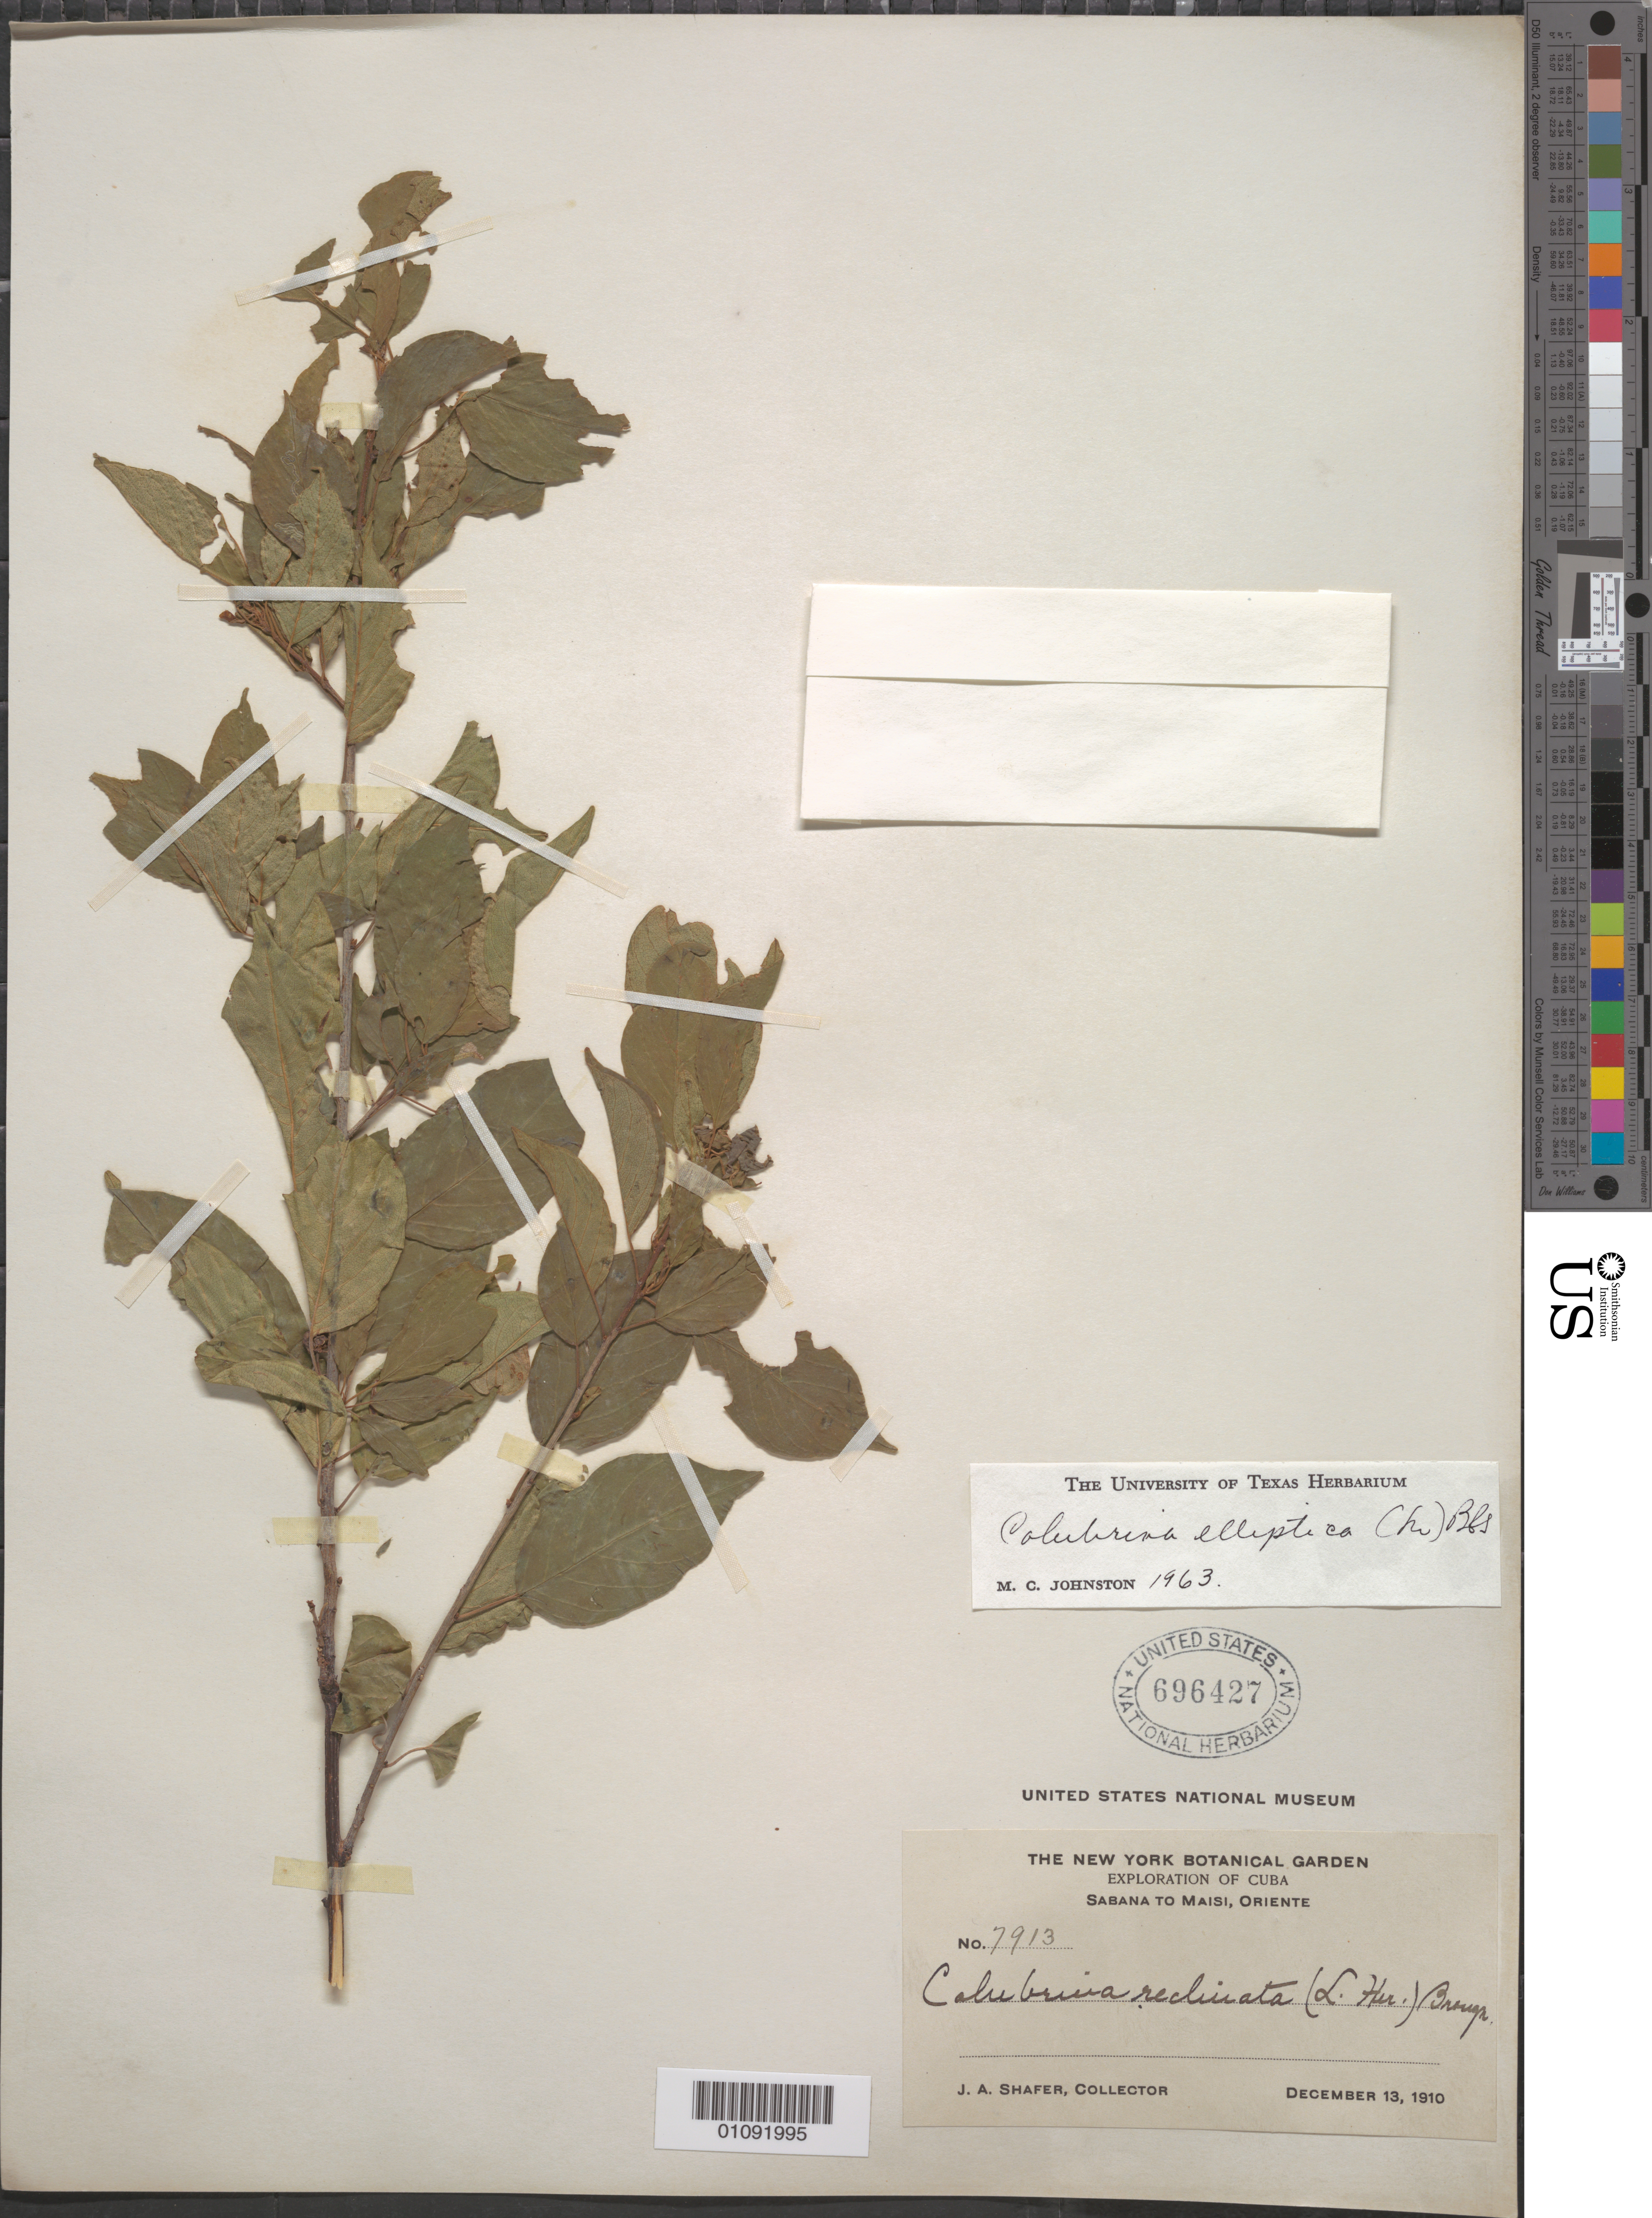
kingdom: Plantae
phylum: Tracheophyta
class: Magnoliopsida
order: Rosales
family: Rhamnaceae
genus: Colubrina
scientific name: Colubrina elliptica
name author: (Sw.) Brizicky & W.L. Stern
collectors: J. A. Shafer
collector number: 7913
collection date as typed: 13 Dec 1910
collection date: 1910-12-13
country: Cuba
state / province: Guantánamo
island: Cuba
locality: Sabana to Maisi, Oriente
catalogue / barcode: US 696427